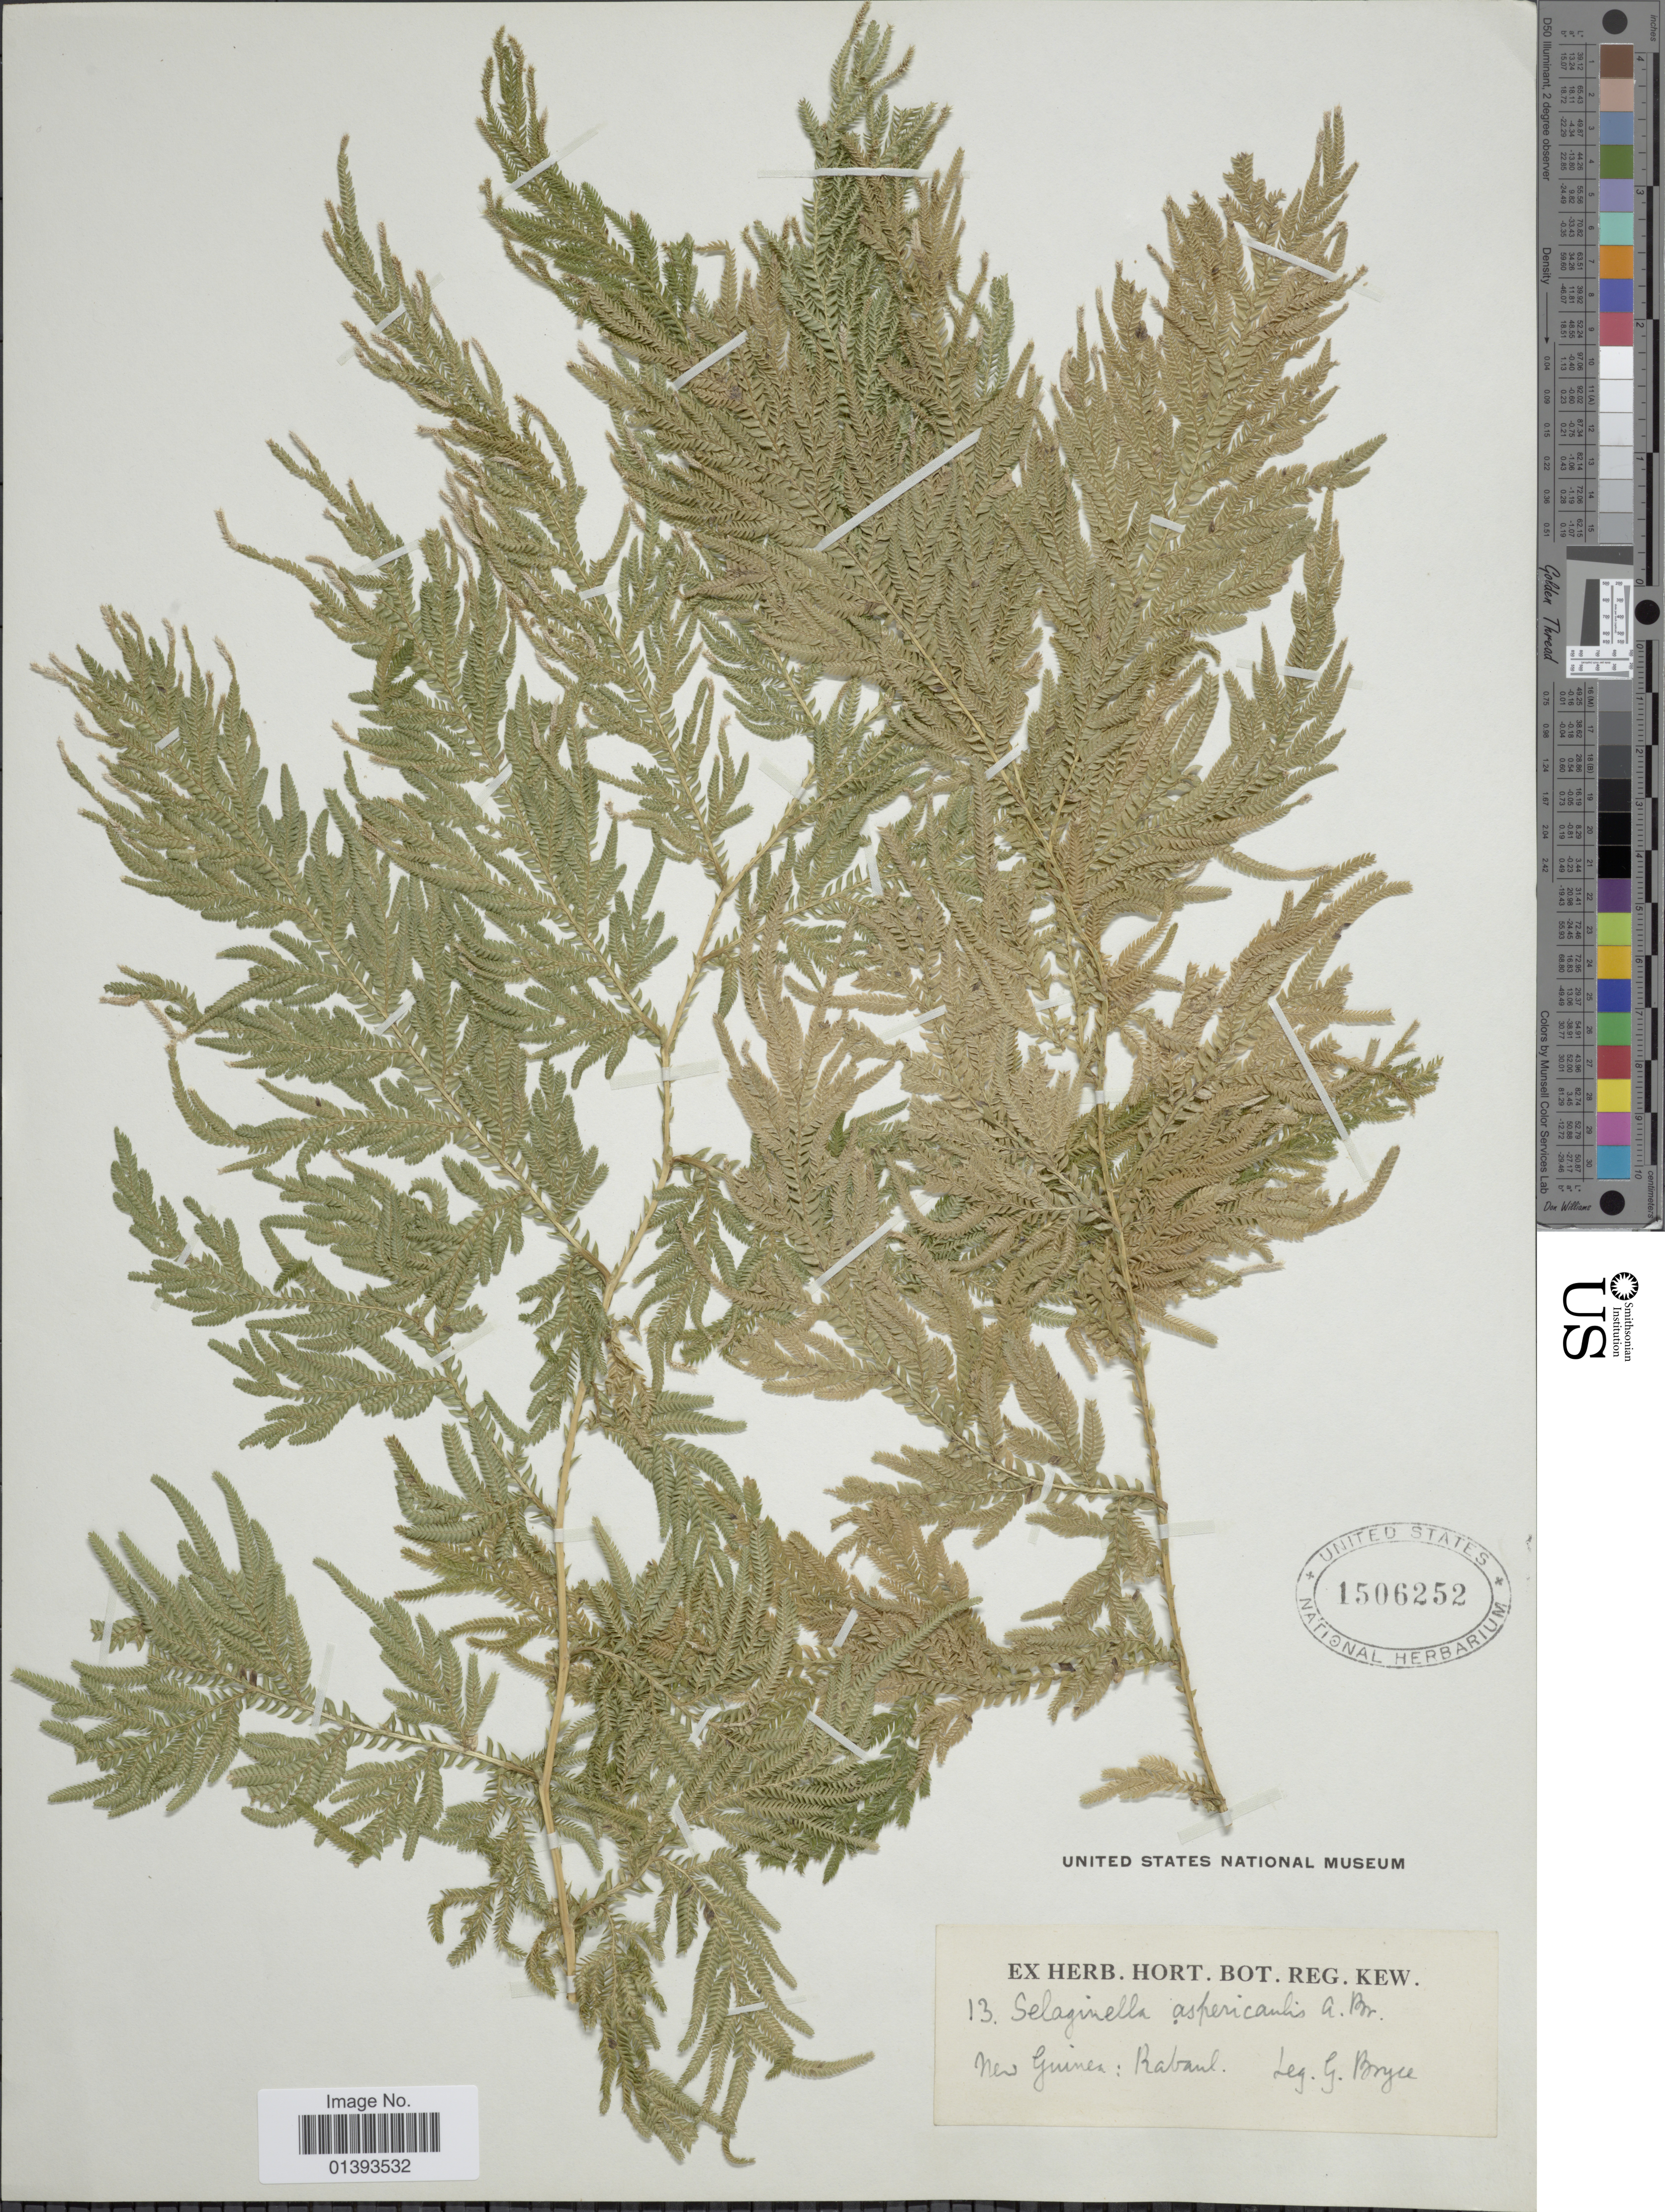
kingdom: Plantae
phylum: Tracheophyta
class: Lycopodiopsida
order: Selaginellales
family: Selaginellaceae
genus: Selaginella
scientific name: Selaginella aspericaulis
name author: R. Br.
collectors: G. Bryce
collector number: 13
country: Papua New Guinea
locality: New Guinea: Rabaul [interpreted]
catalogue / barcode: US 1506252